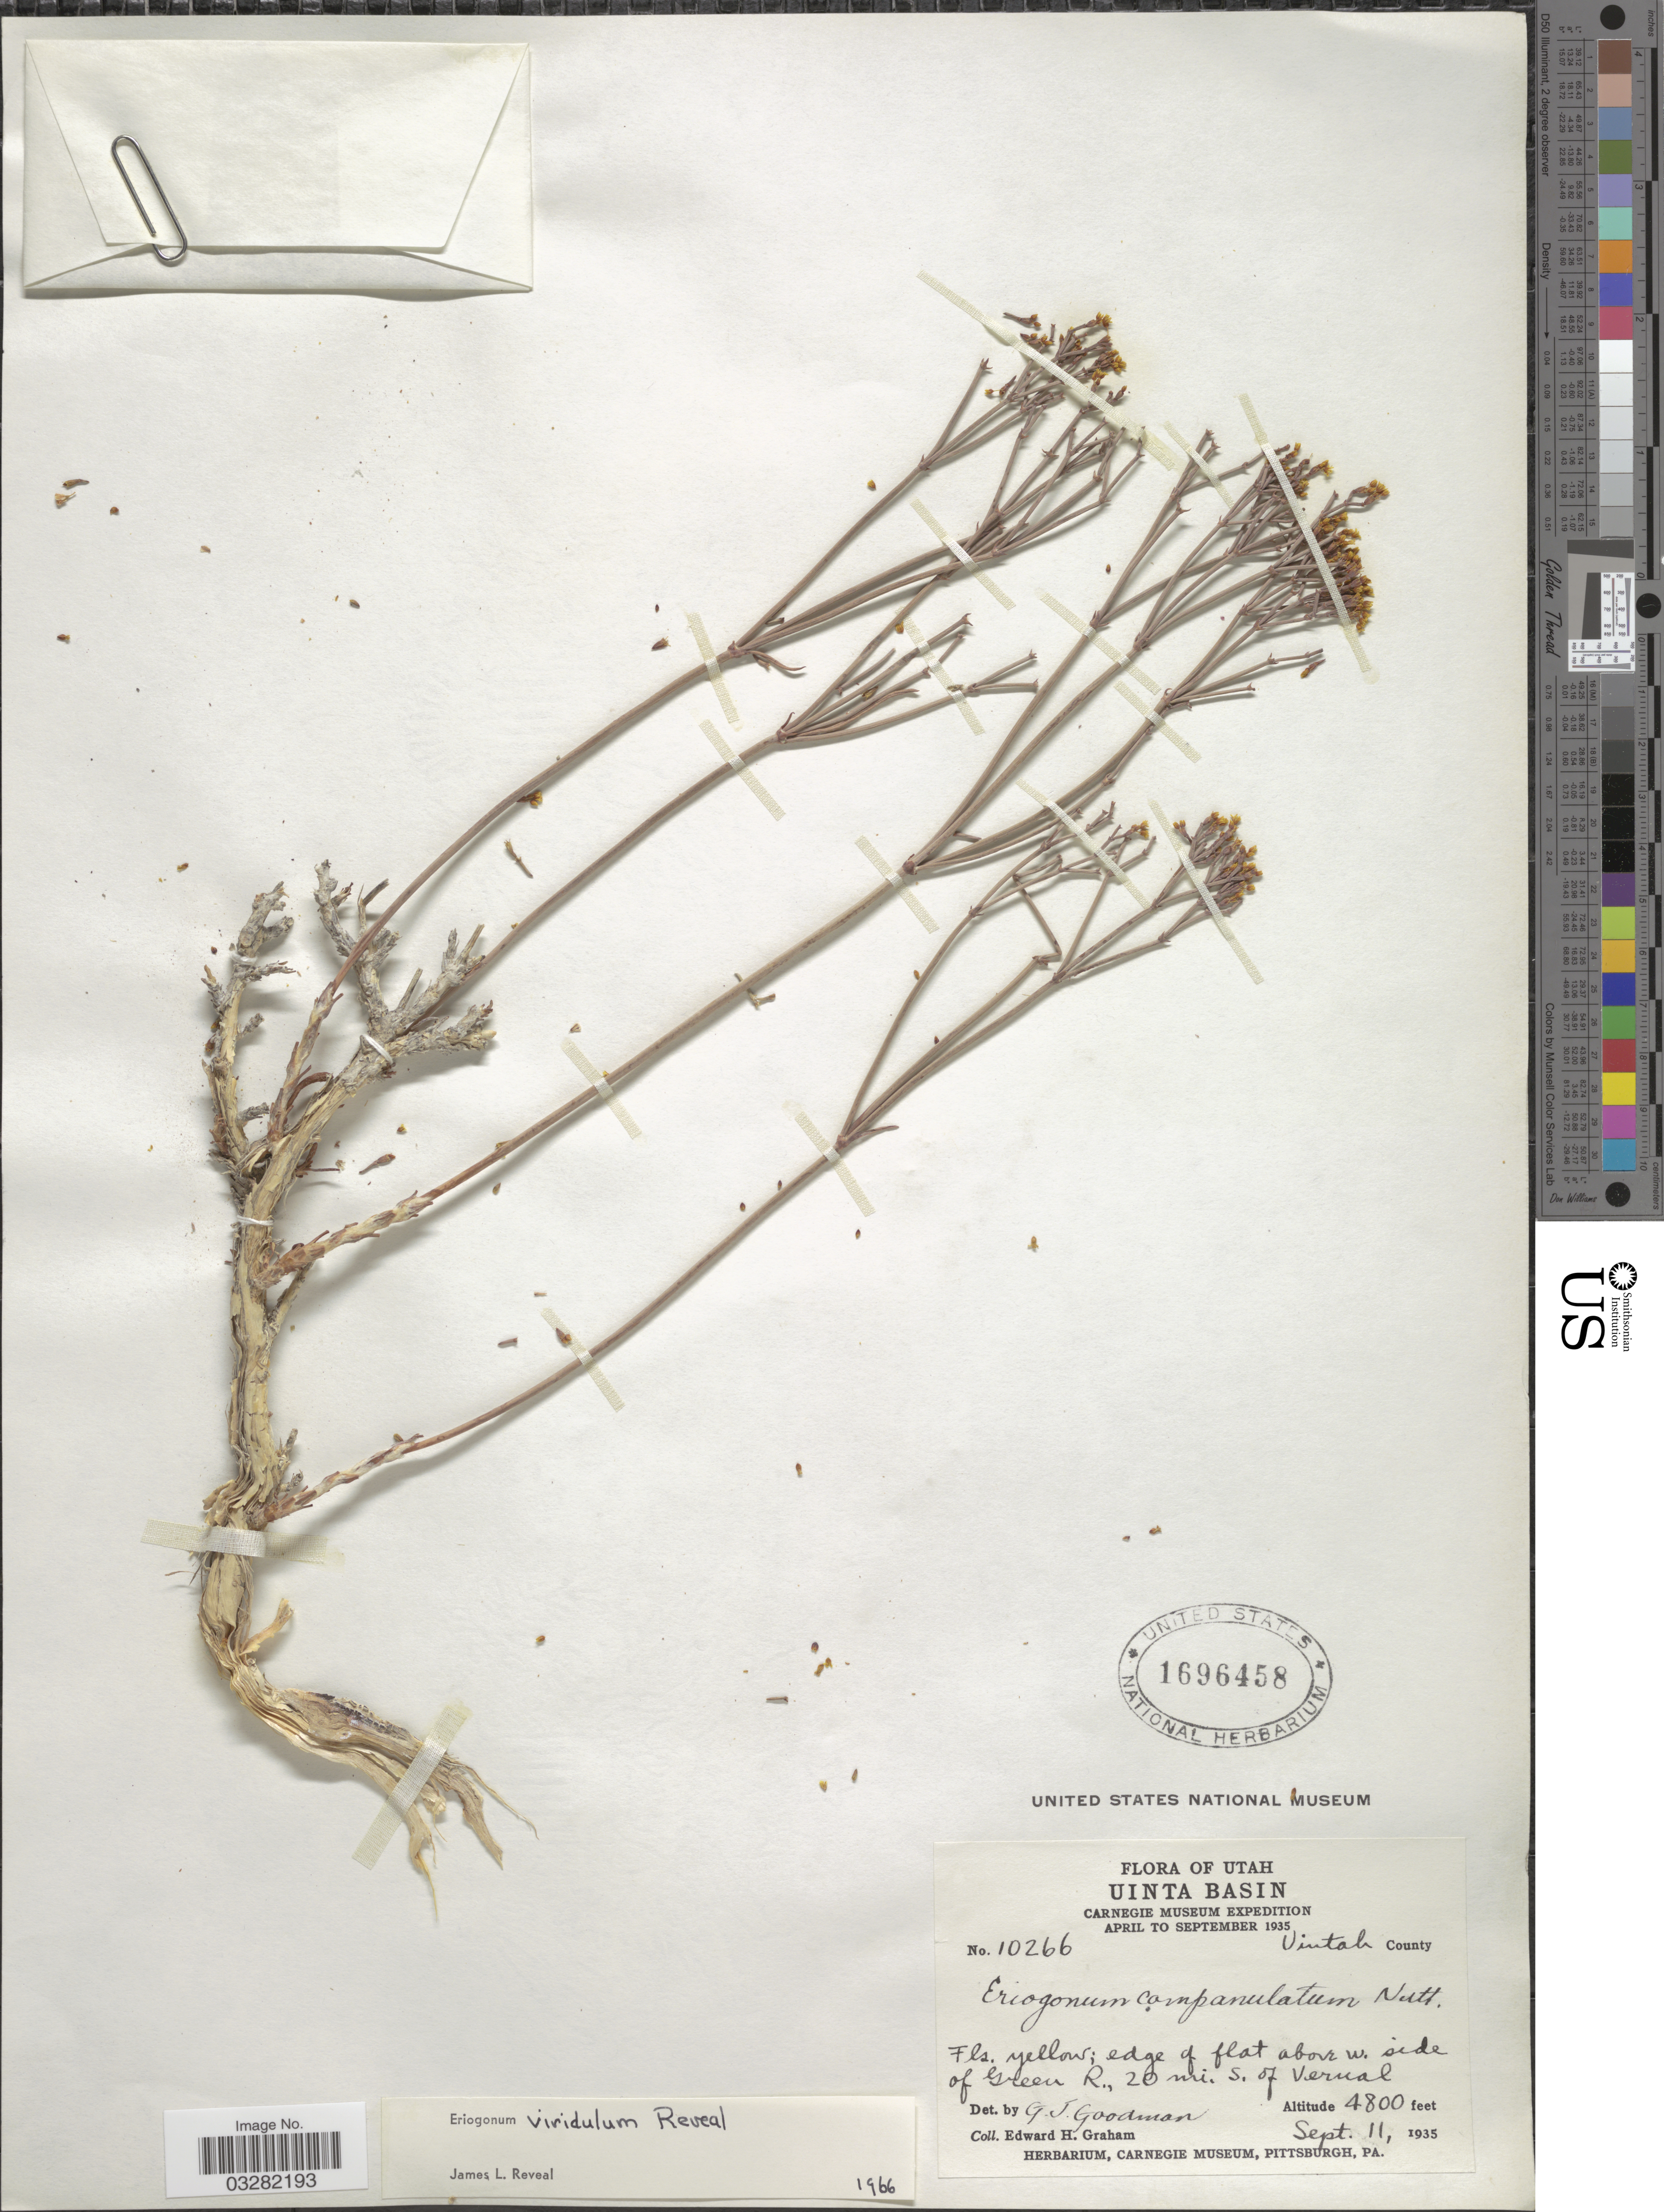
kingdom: Plantae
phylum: Tracheophyta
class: Magnoliopsida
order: Caryophyllales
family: Polygonaceae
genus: Eriogonum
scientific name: Eriogonum viridulum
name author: Reveal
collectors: E. H. Graham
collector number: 10266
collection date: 1935-09-11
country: United States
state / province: Utah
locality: Uinta Basin. Edge of flat above w. side of Green R., 20 mi. S. of Vernal.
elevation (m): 1463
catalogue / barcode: US 1696458